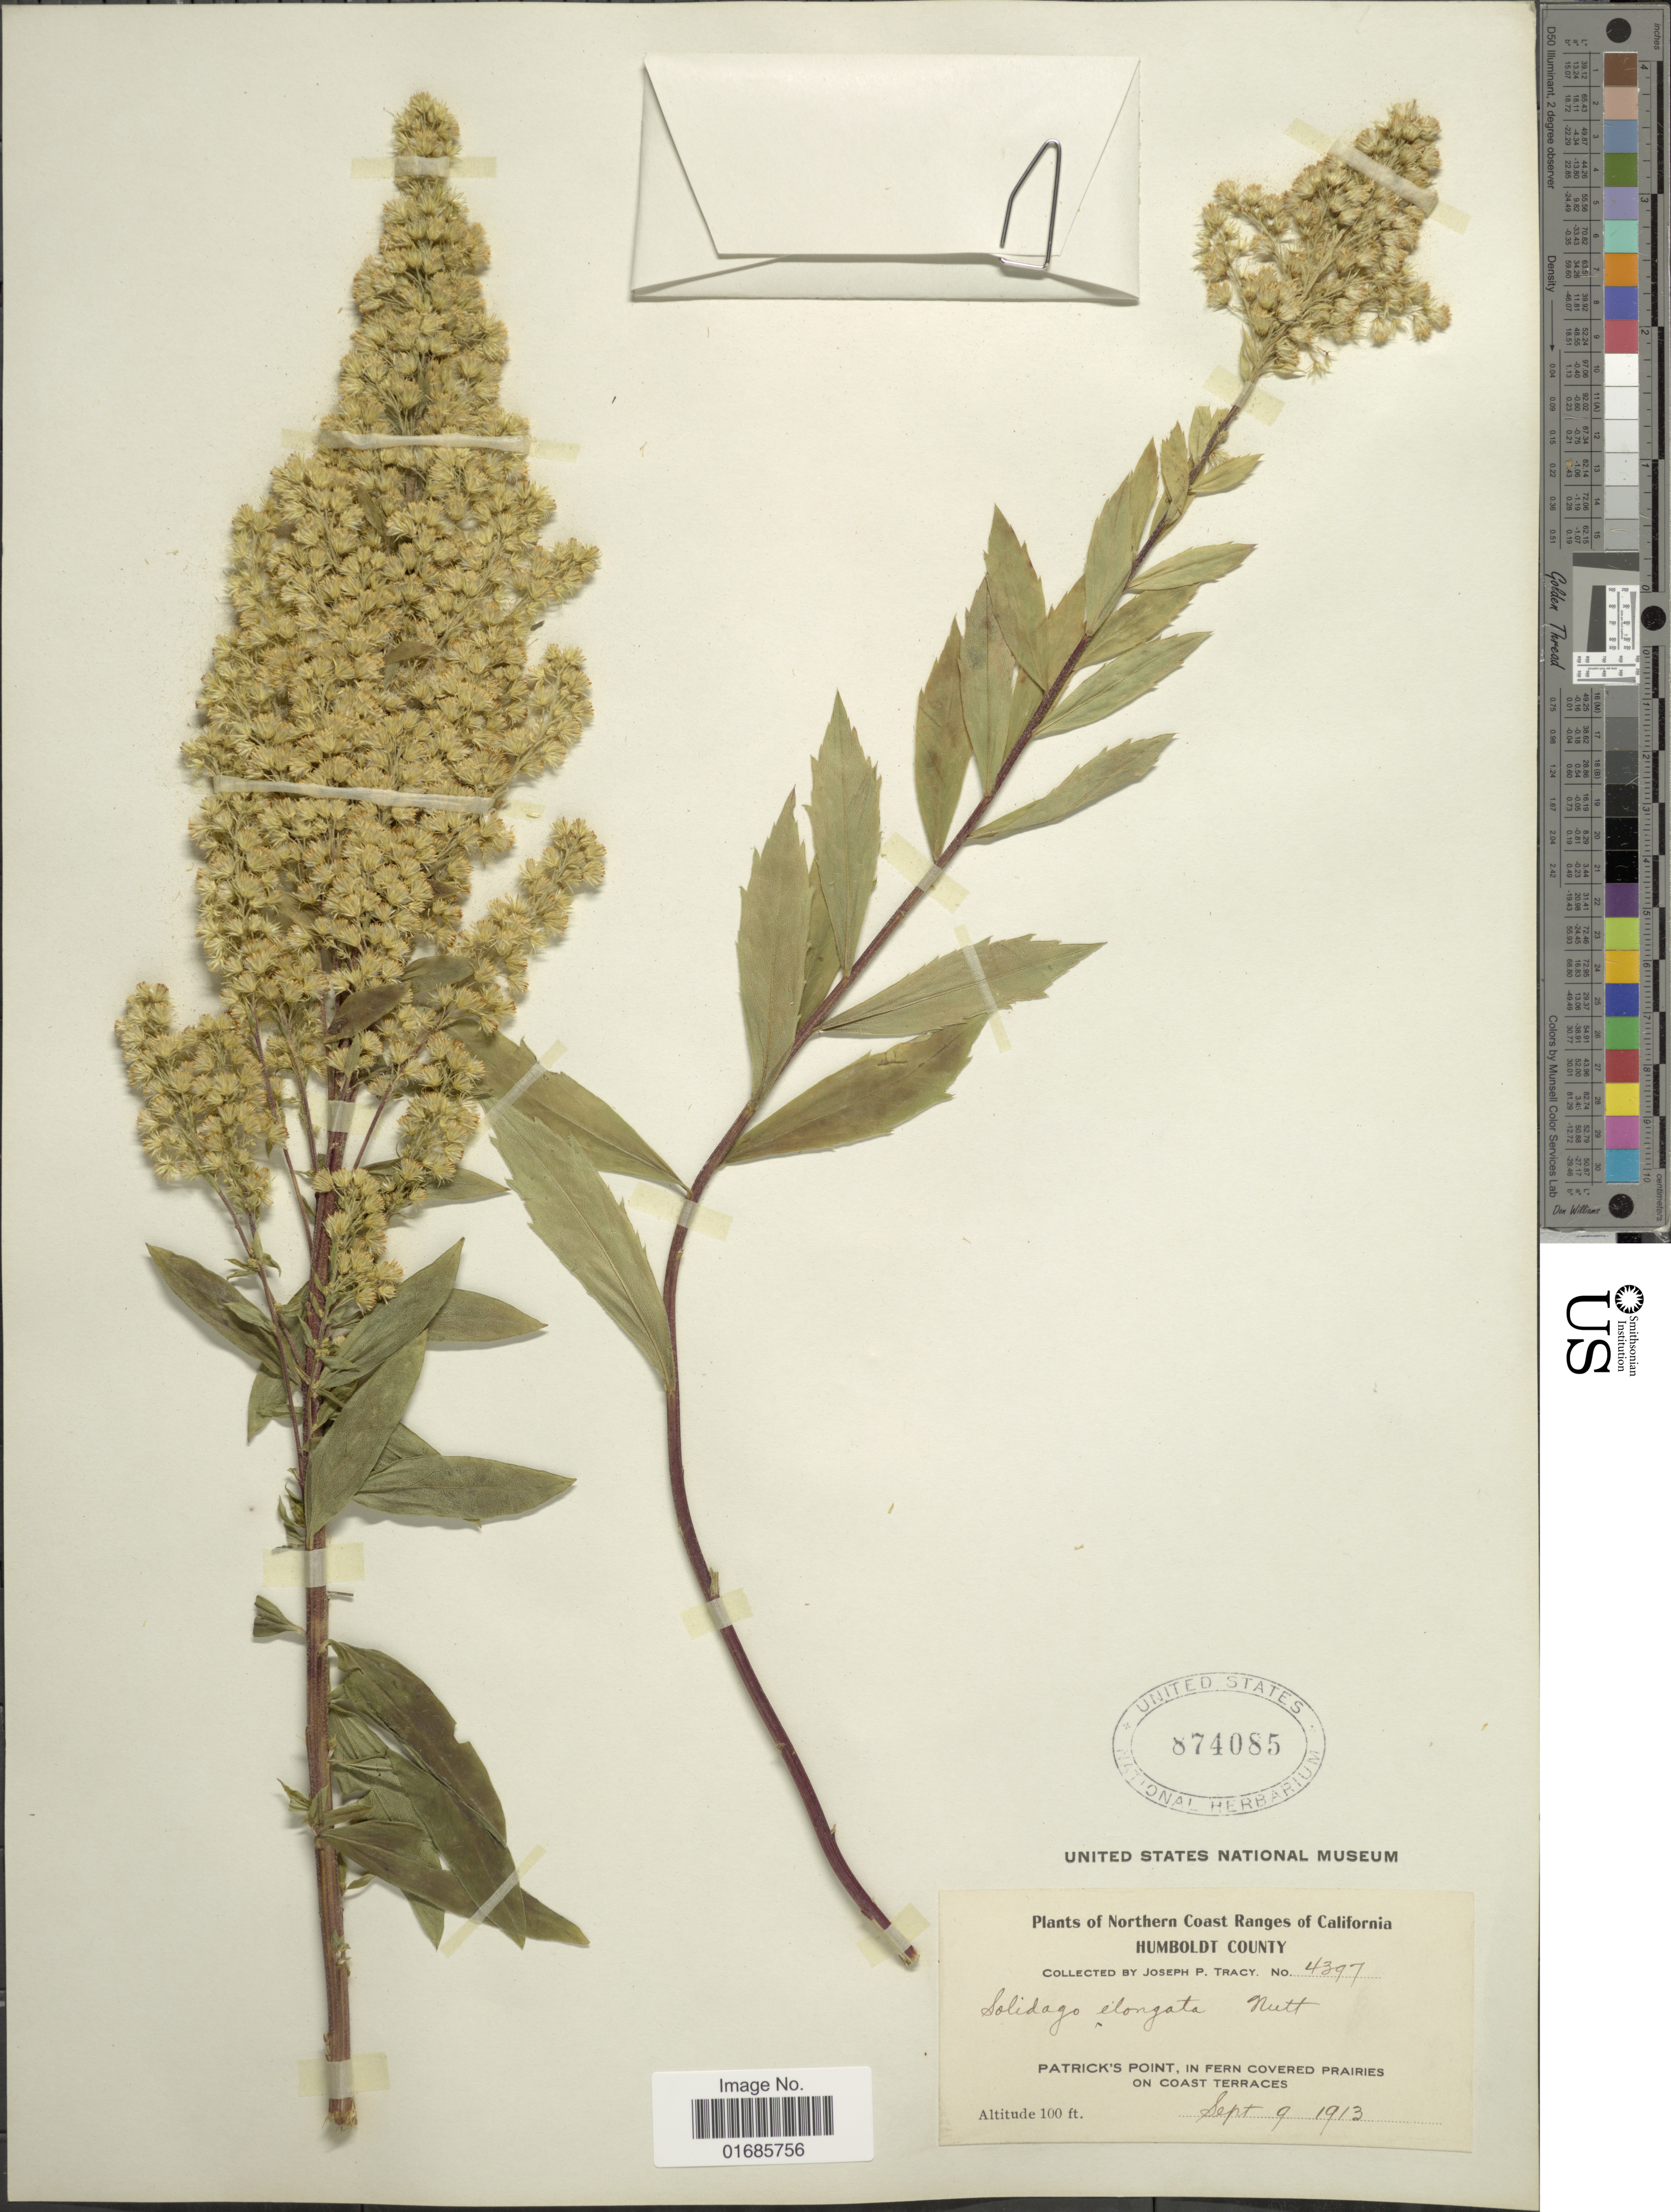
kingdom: Plantae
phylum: Tracheophyta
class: Magnoliopsida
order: Asterales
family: Asteraceae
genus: Solidago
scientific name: Solidago canadensis var. salebrosa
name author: (Piper) M.E. Jones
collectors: J. Tracy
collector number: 4397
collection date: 1913-09-09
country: United States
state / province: California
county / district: Humboldt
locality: Northern Coast Ranges, Humboldt County, Patrick's Point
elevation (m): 100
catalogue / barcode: US 874085